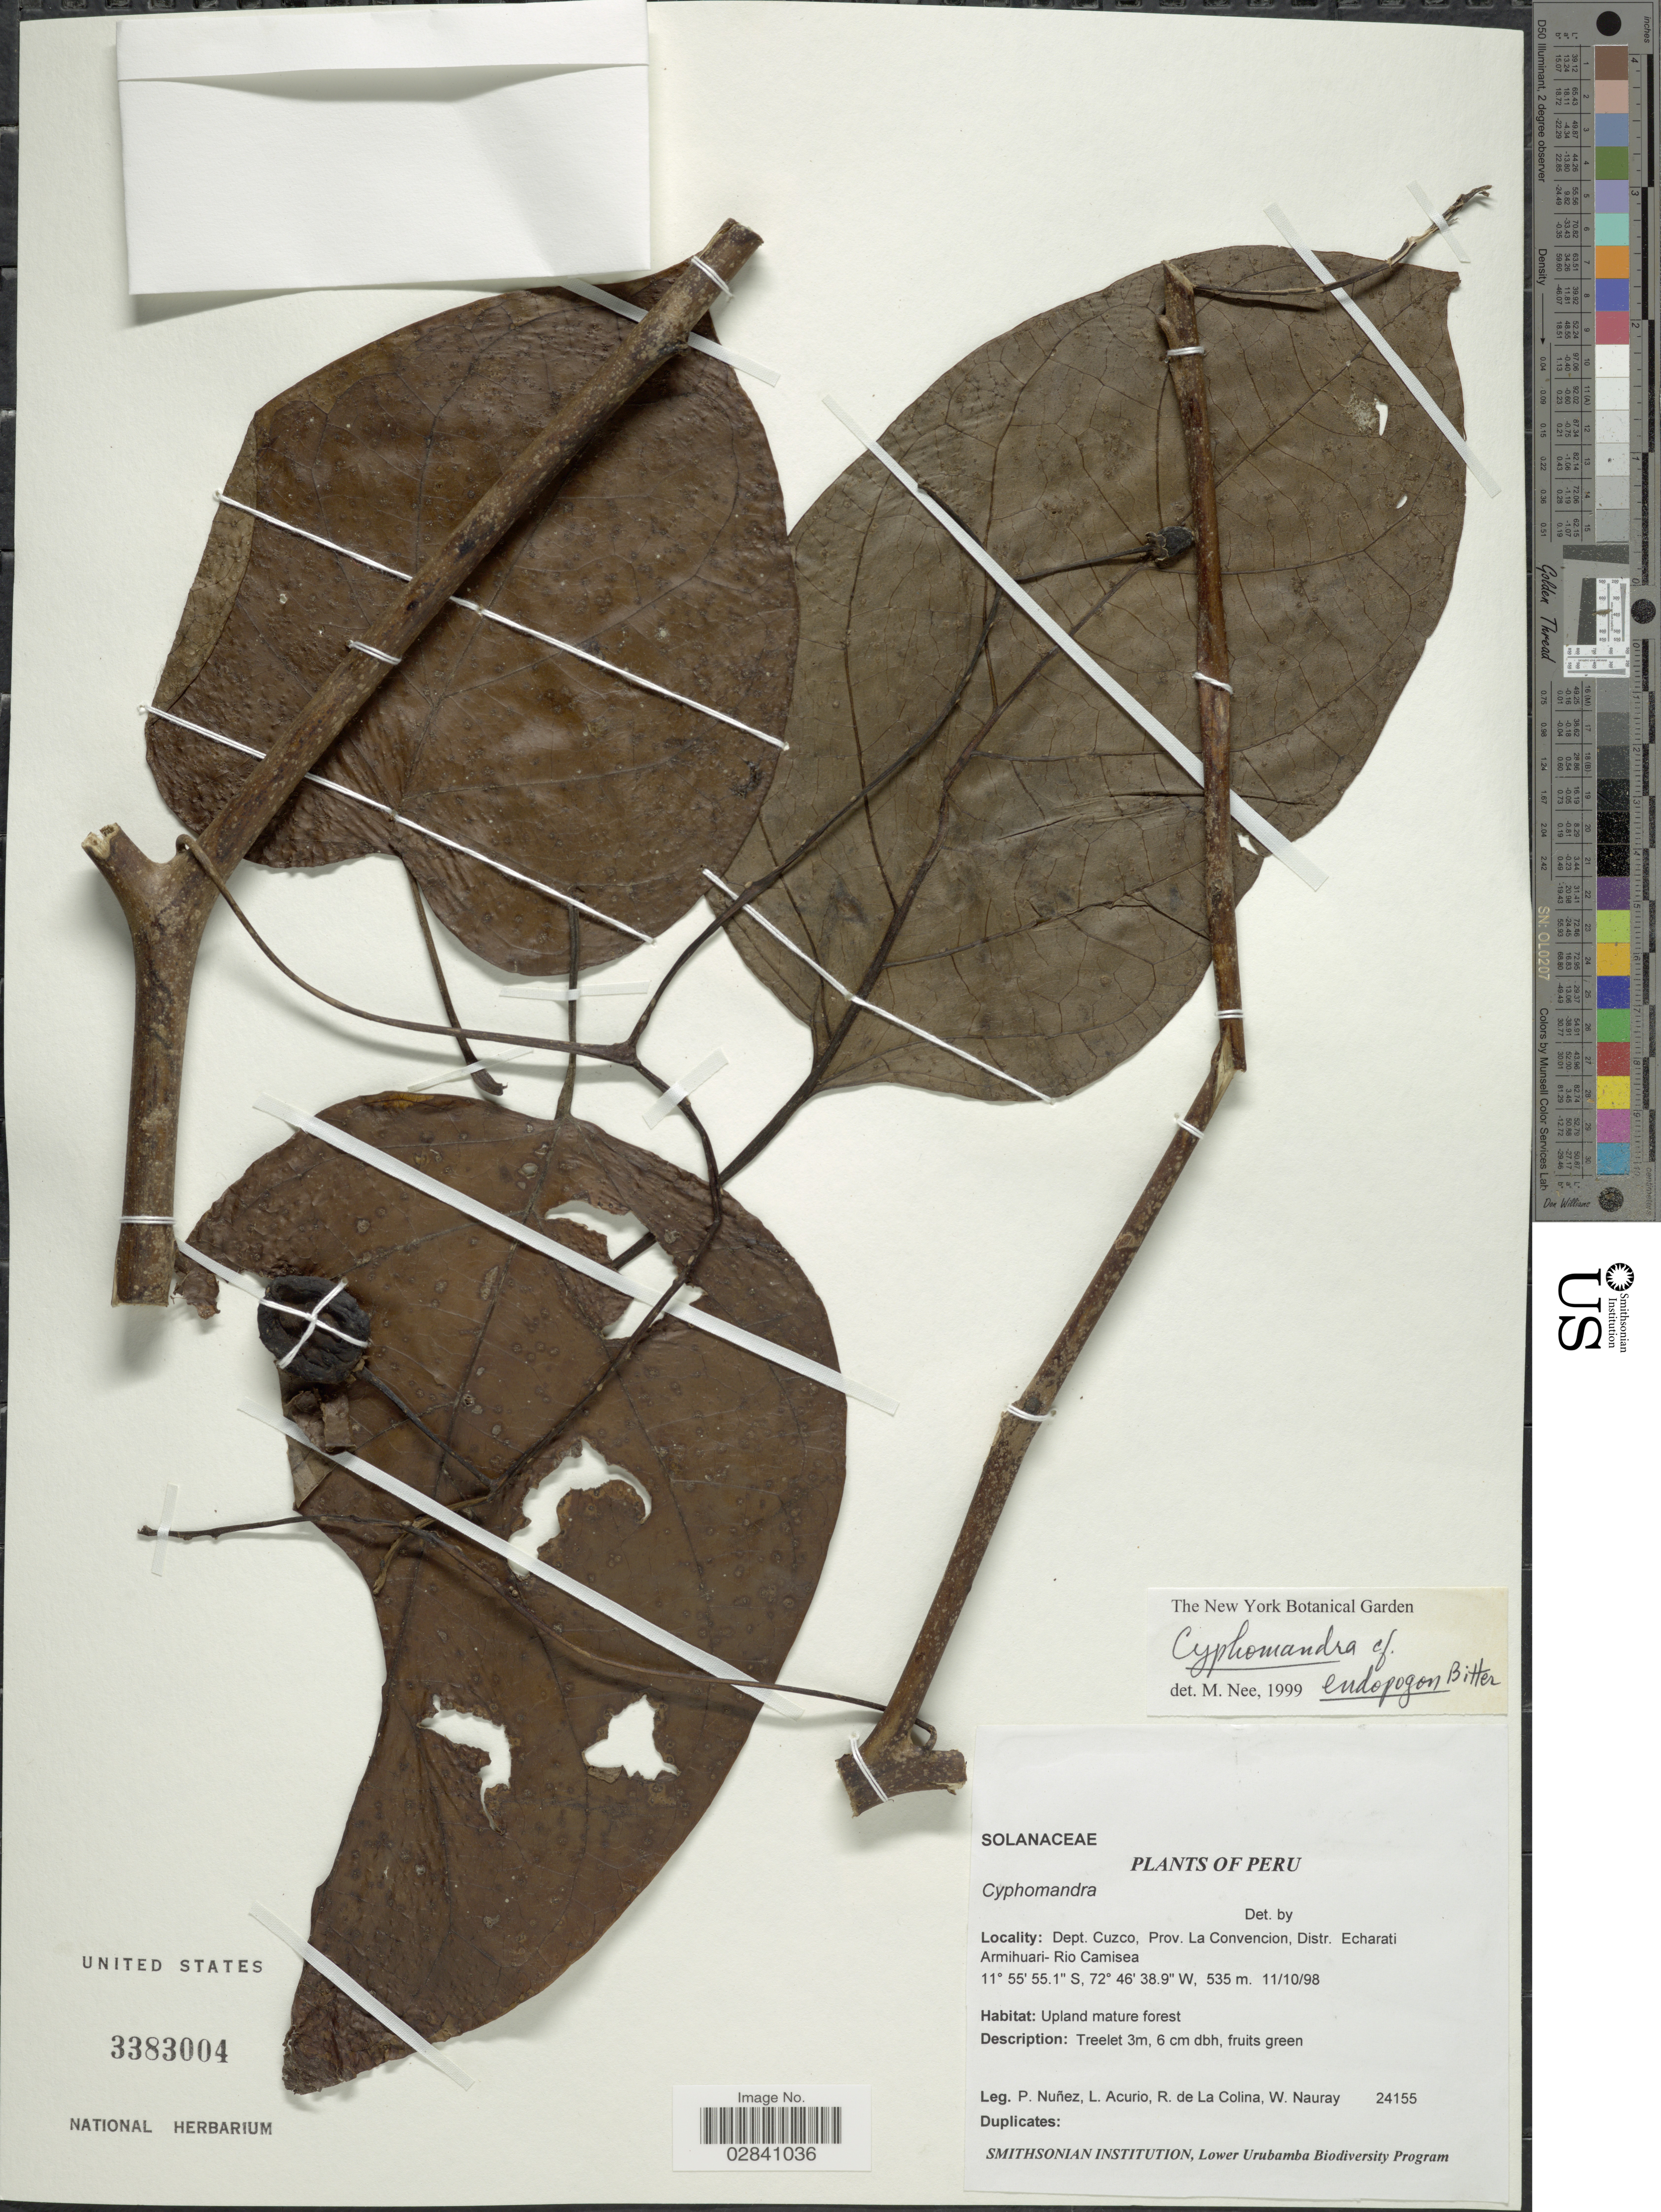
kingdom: Plantae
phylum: Tracheophyta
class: Magnoliopsida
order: Solanales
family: Solanaceae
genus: Cyphomandra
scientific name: Cyphomandra endopogon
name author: Bitter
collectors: P. Nuñez V., L. Acurio, R. de La Colina & W. Nauray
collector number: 24155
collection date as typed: Transcribed d/m/y: 11/10/98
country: Peru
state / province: Cusco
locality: Dept. Cuzco, Prov. La Convencion, Distr. Echarati Armihuari- Rio Camisea.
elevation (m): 535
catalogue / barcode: US 3383004